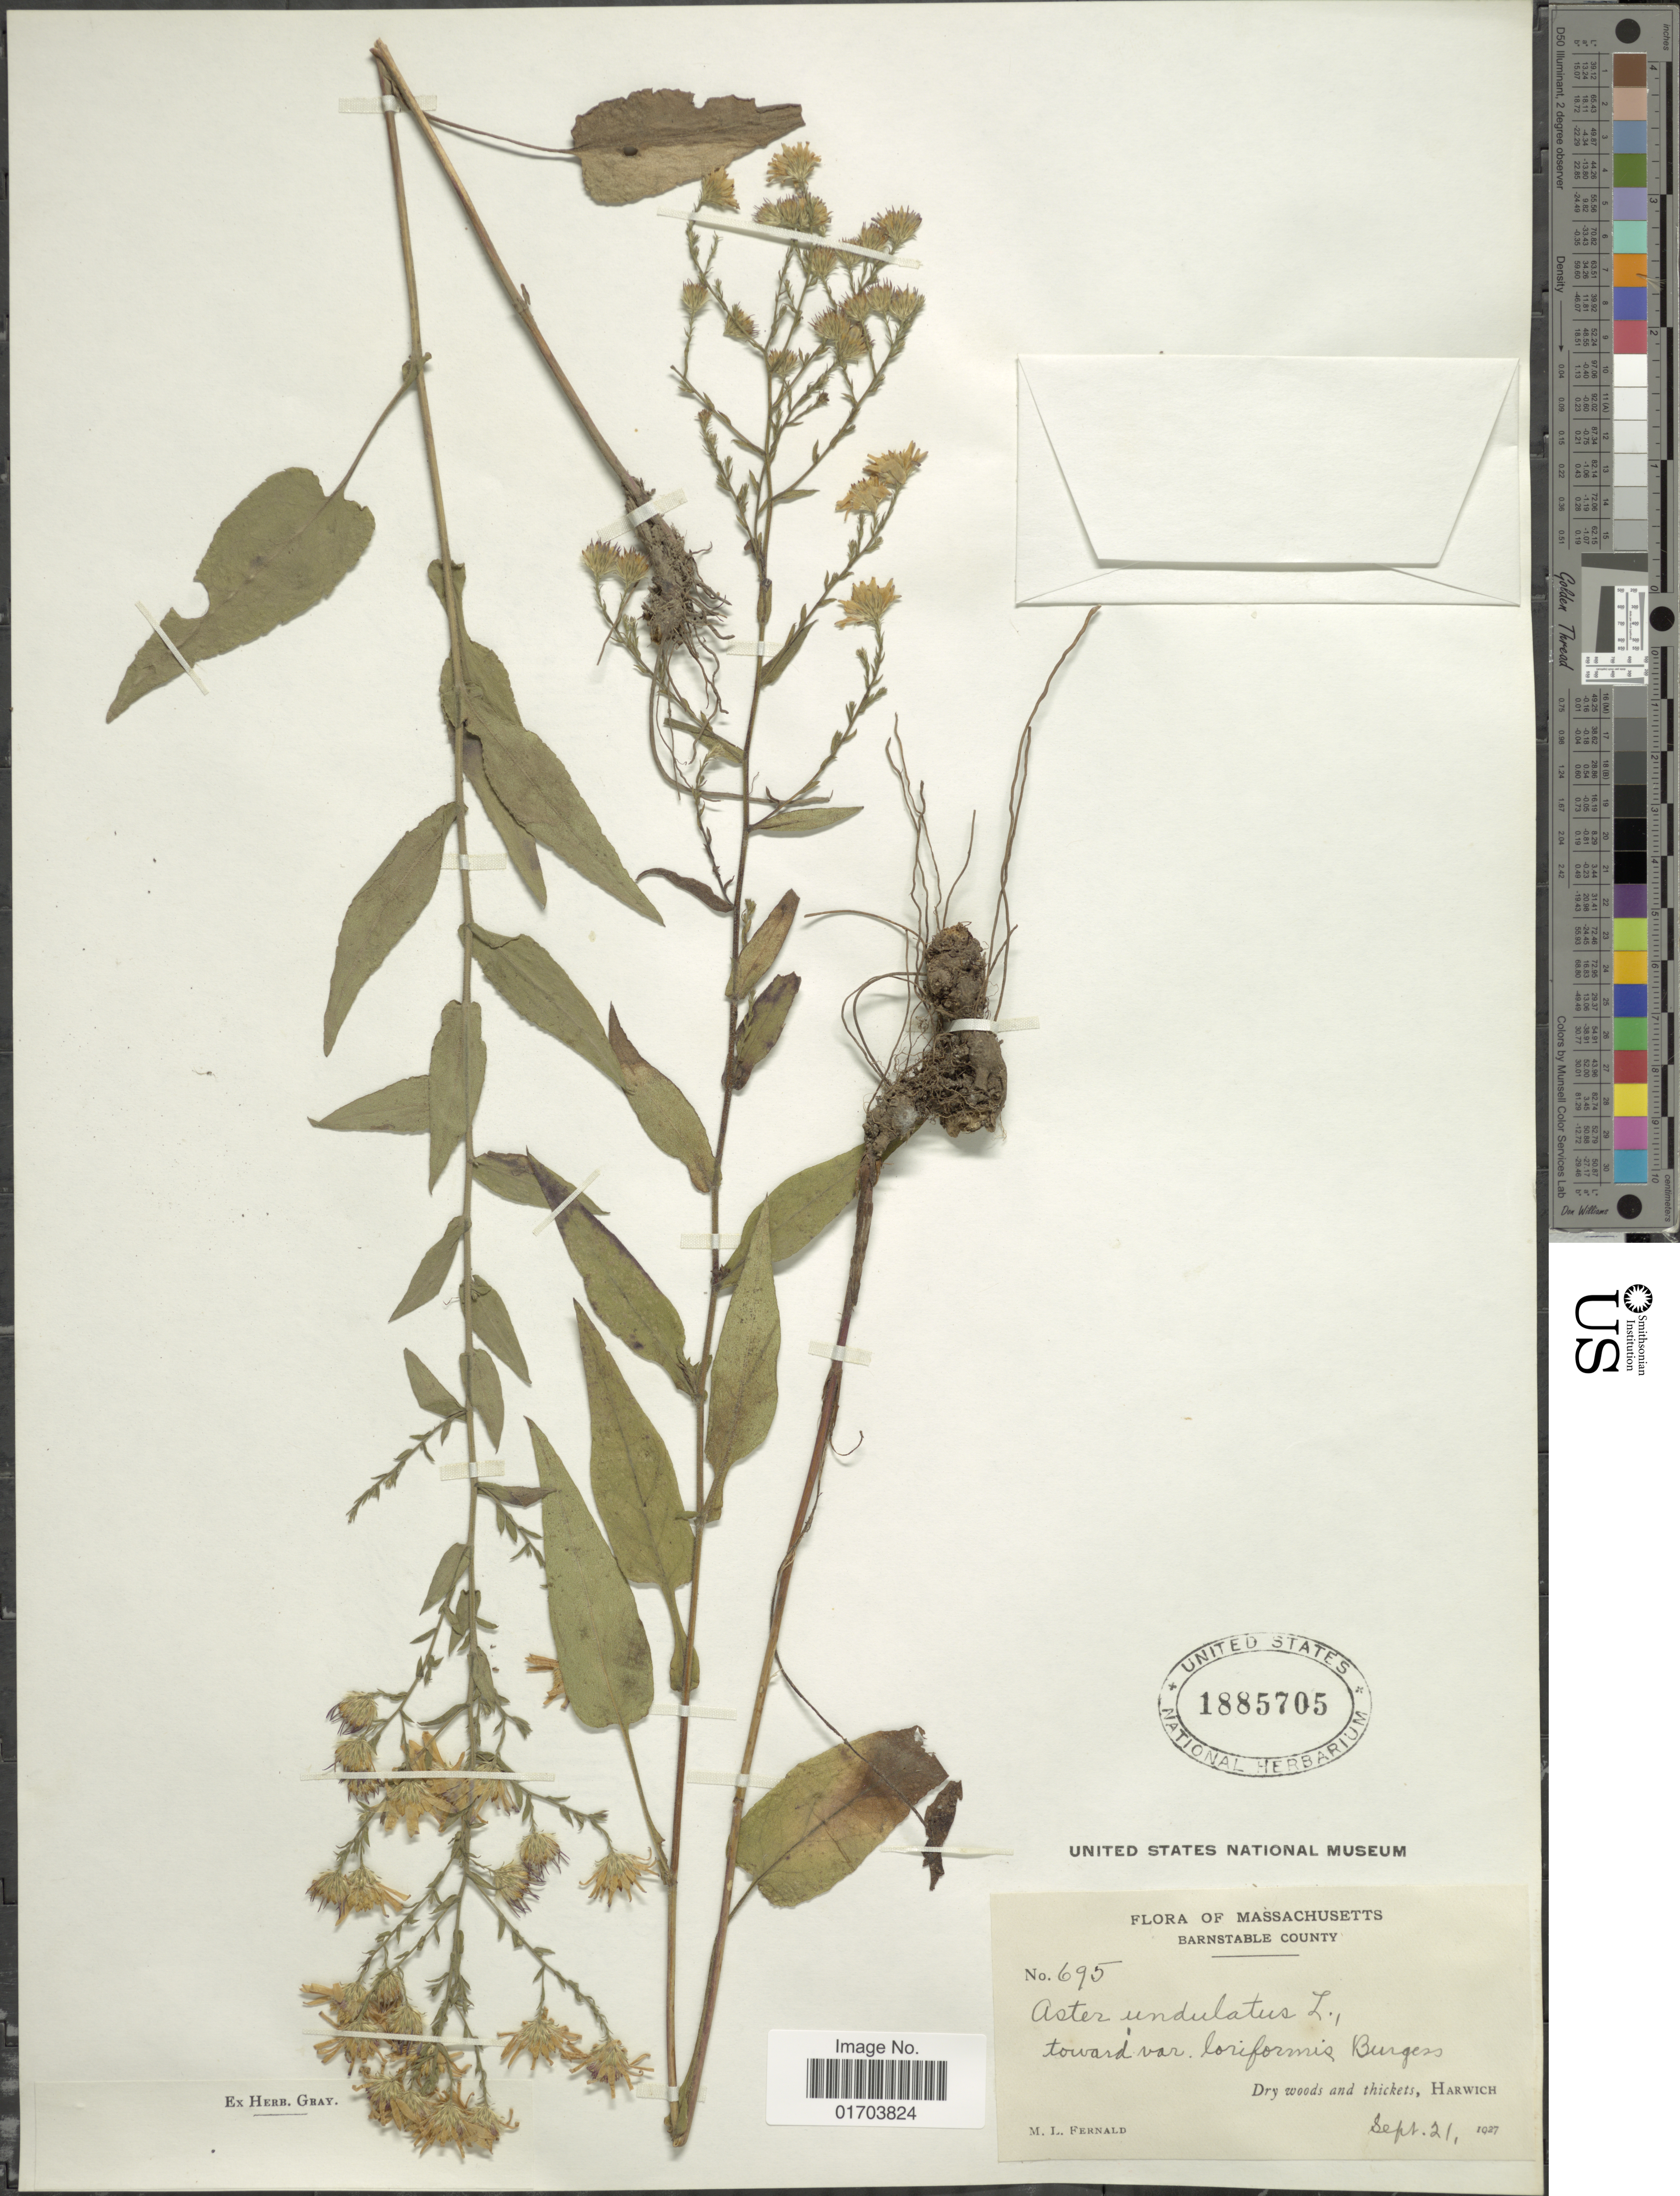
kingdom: Plantae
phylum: Tracheophyta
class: Magnoliopsida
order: Asterales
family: Asteraceae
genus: Symphyotrichum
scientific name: Symphyotrichum undulatum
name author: (L.) G.L. Nesom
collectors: M. L. Fernald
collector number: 695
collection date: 1927-09-21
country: United States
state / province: Massachusetts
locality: Barnstable County, Dry woods and thcikets, Harwich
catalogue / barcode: US 1885705